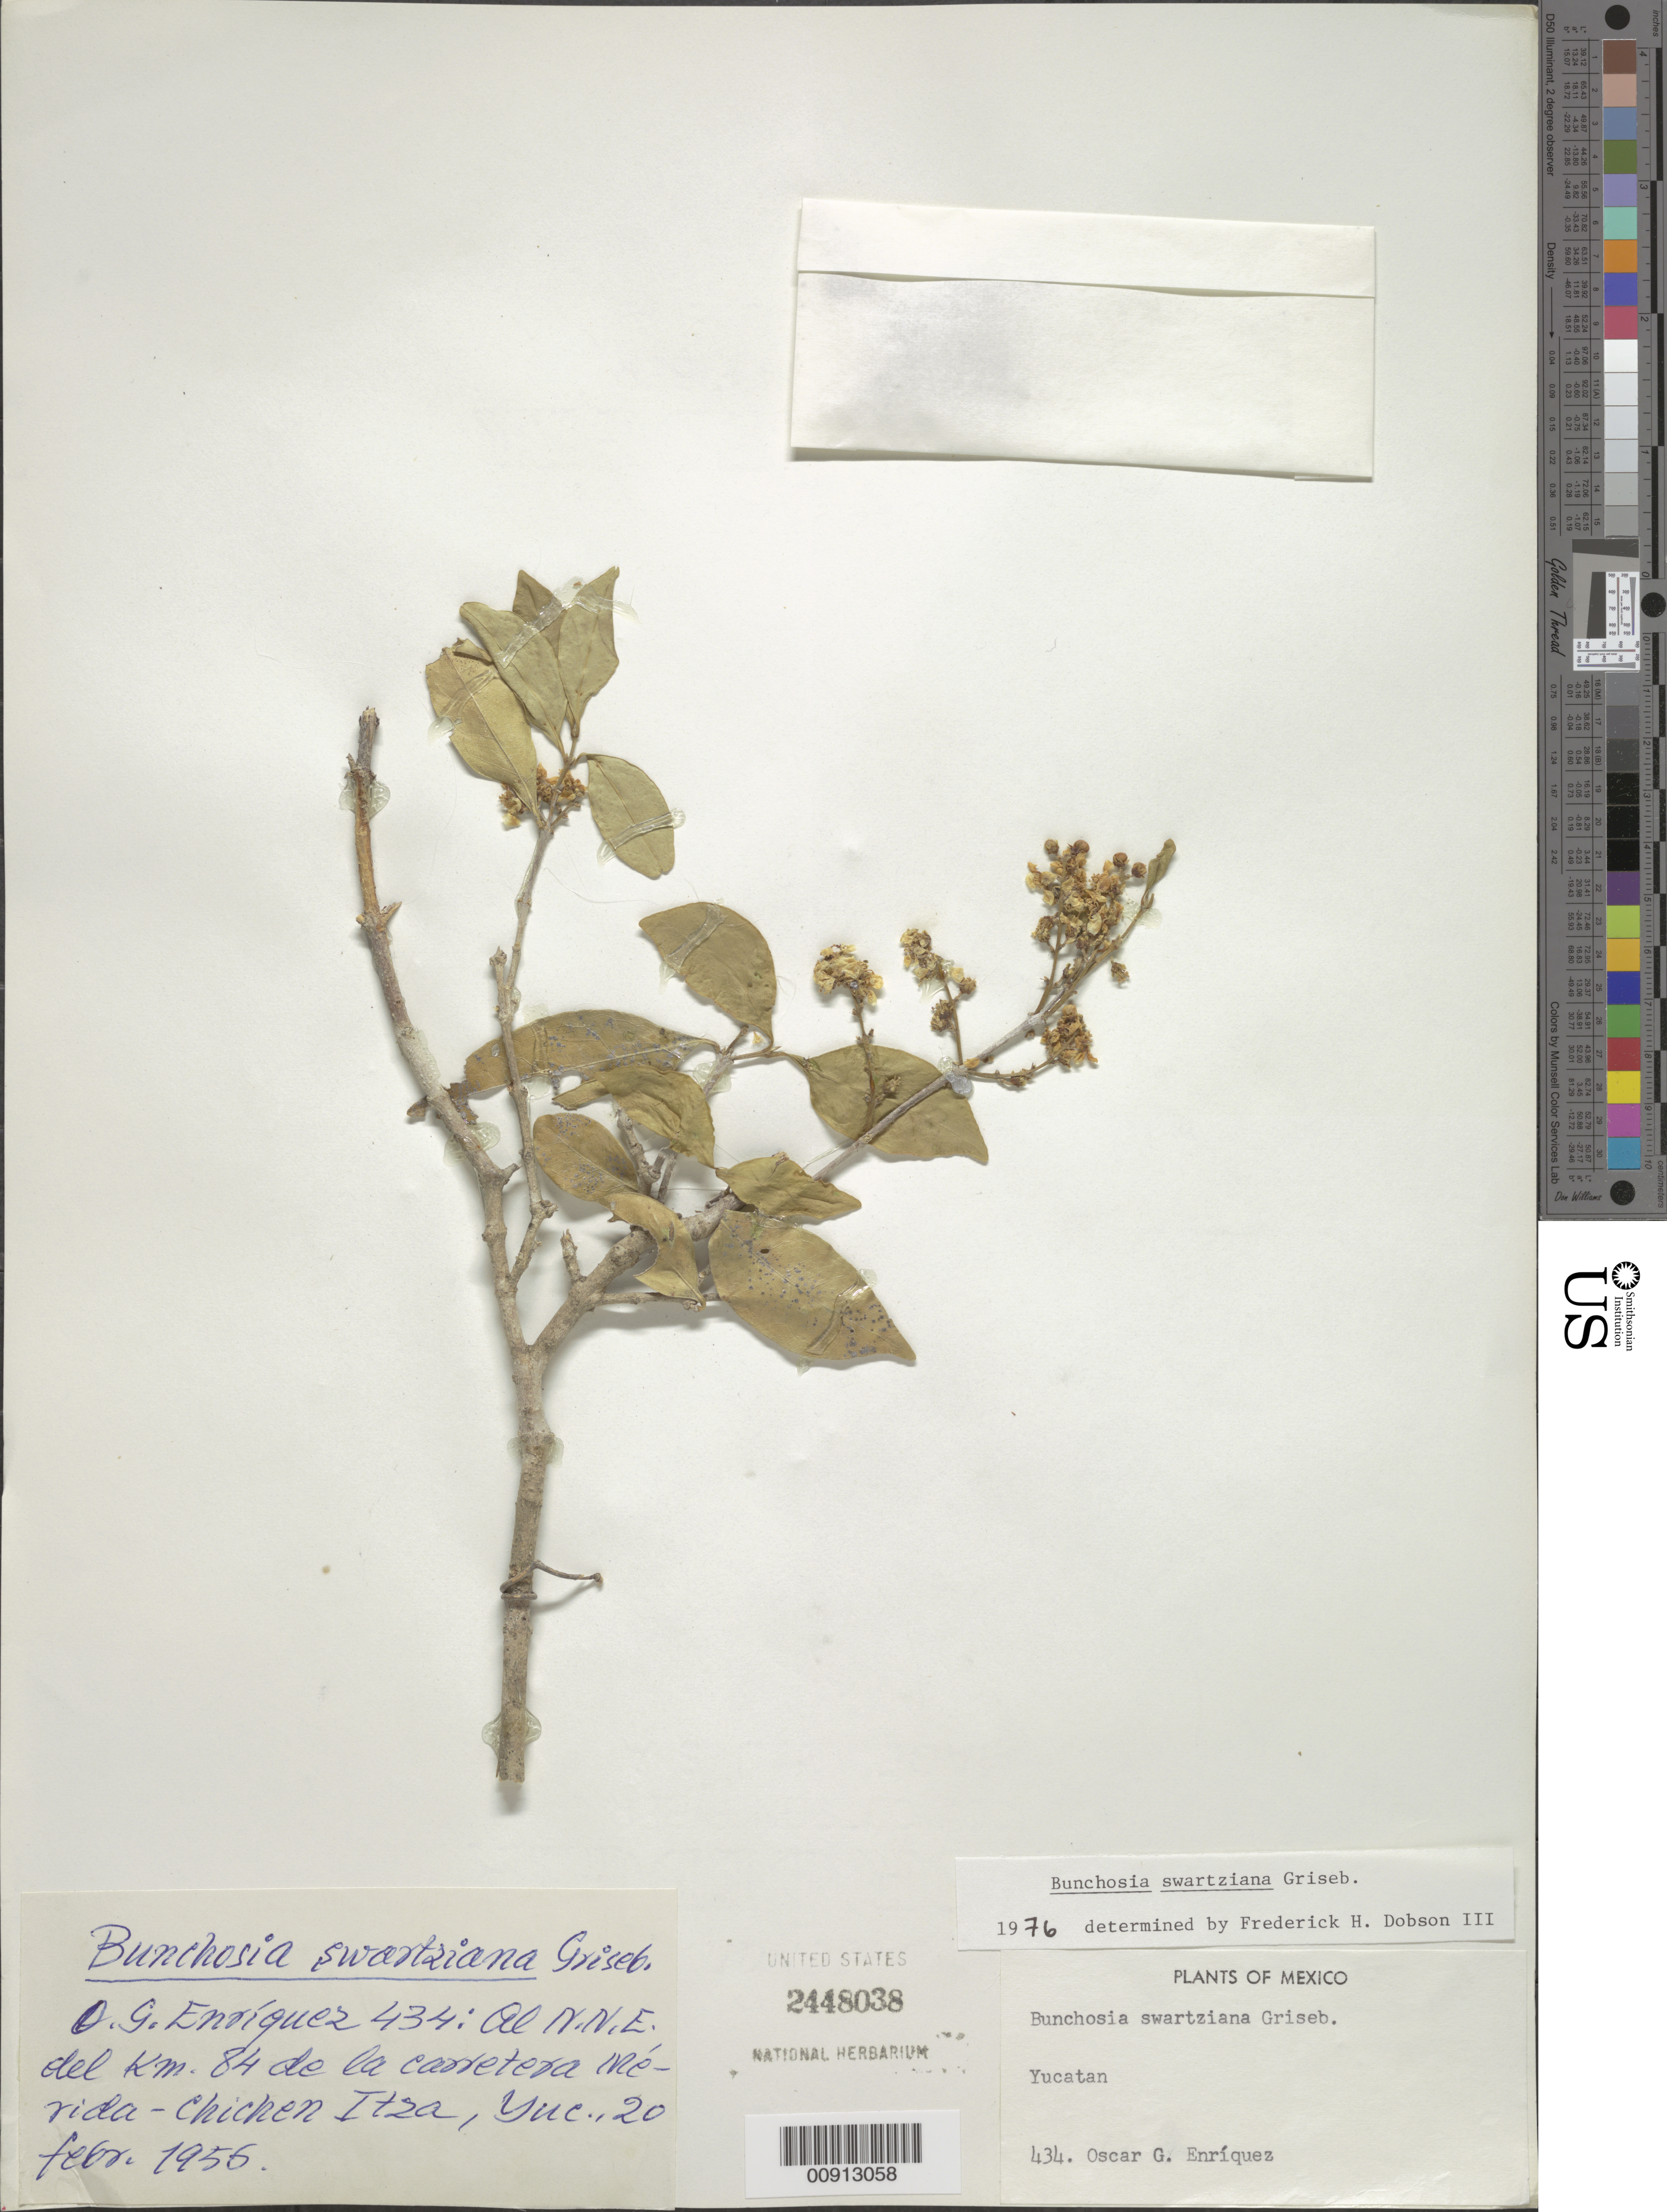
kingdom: Plantae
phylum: Tracheophyta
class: Magnoliopsida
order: Malpighiales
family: Malpighiaceae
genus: Bunchosia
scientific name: Bunchosia swartziana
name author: Griseb.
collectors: O. Enriquez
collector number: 434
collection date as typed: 20 Feb 1956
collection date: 1956-02-20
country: Mexico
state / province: Yucatán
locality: Al N.N.E. del km. 84 de la carretera Mérida - Chichen Itza, Yucatán.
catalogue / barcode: US 2448038